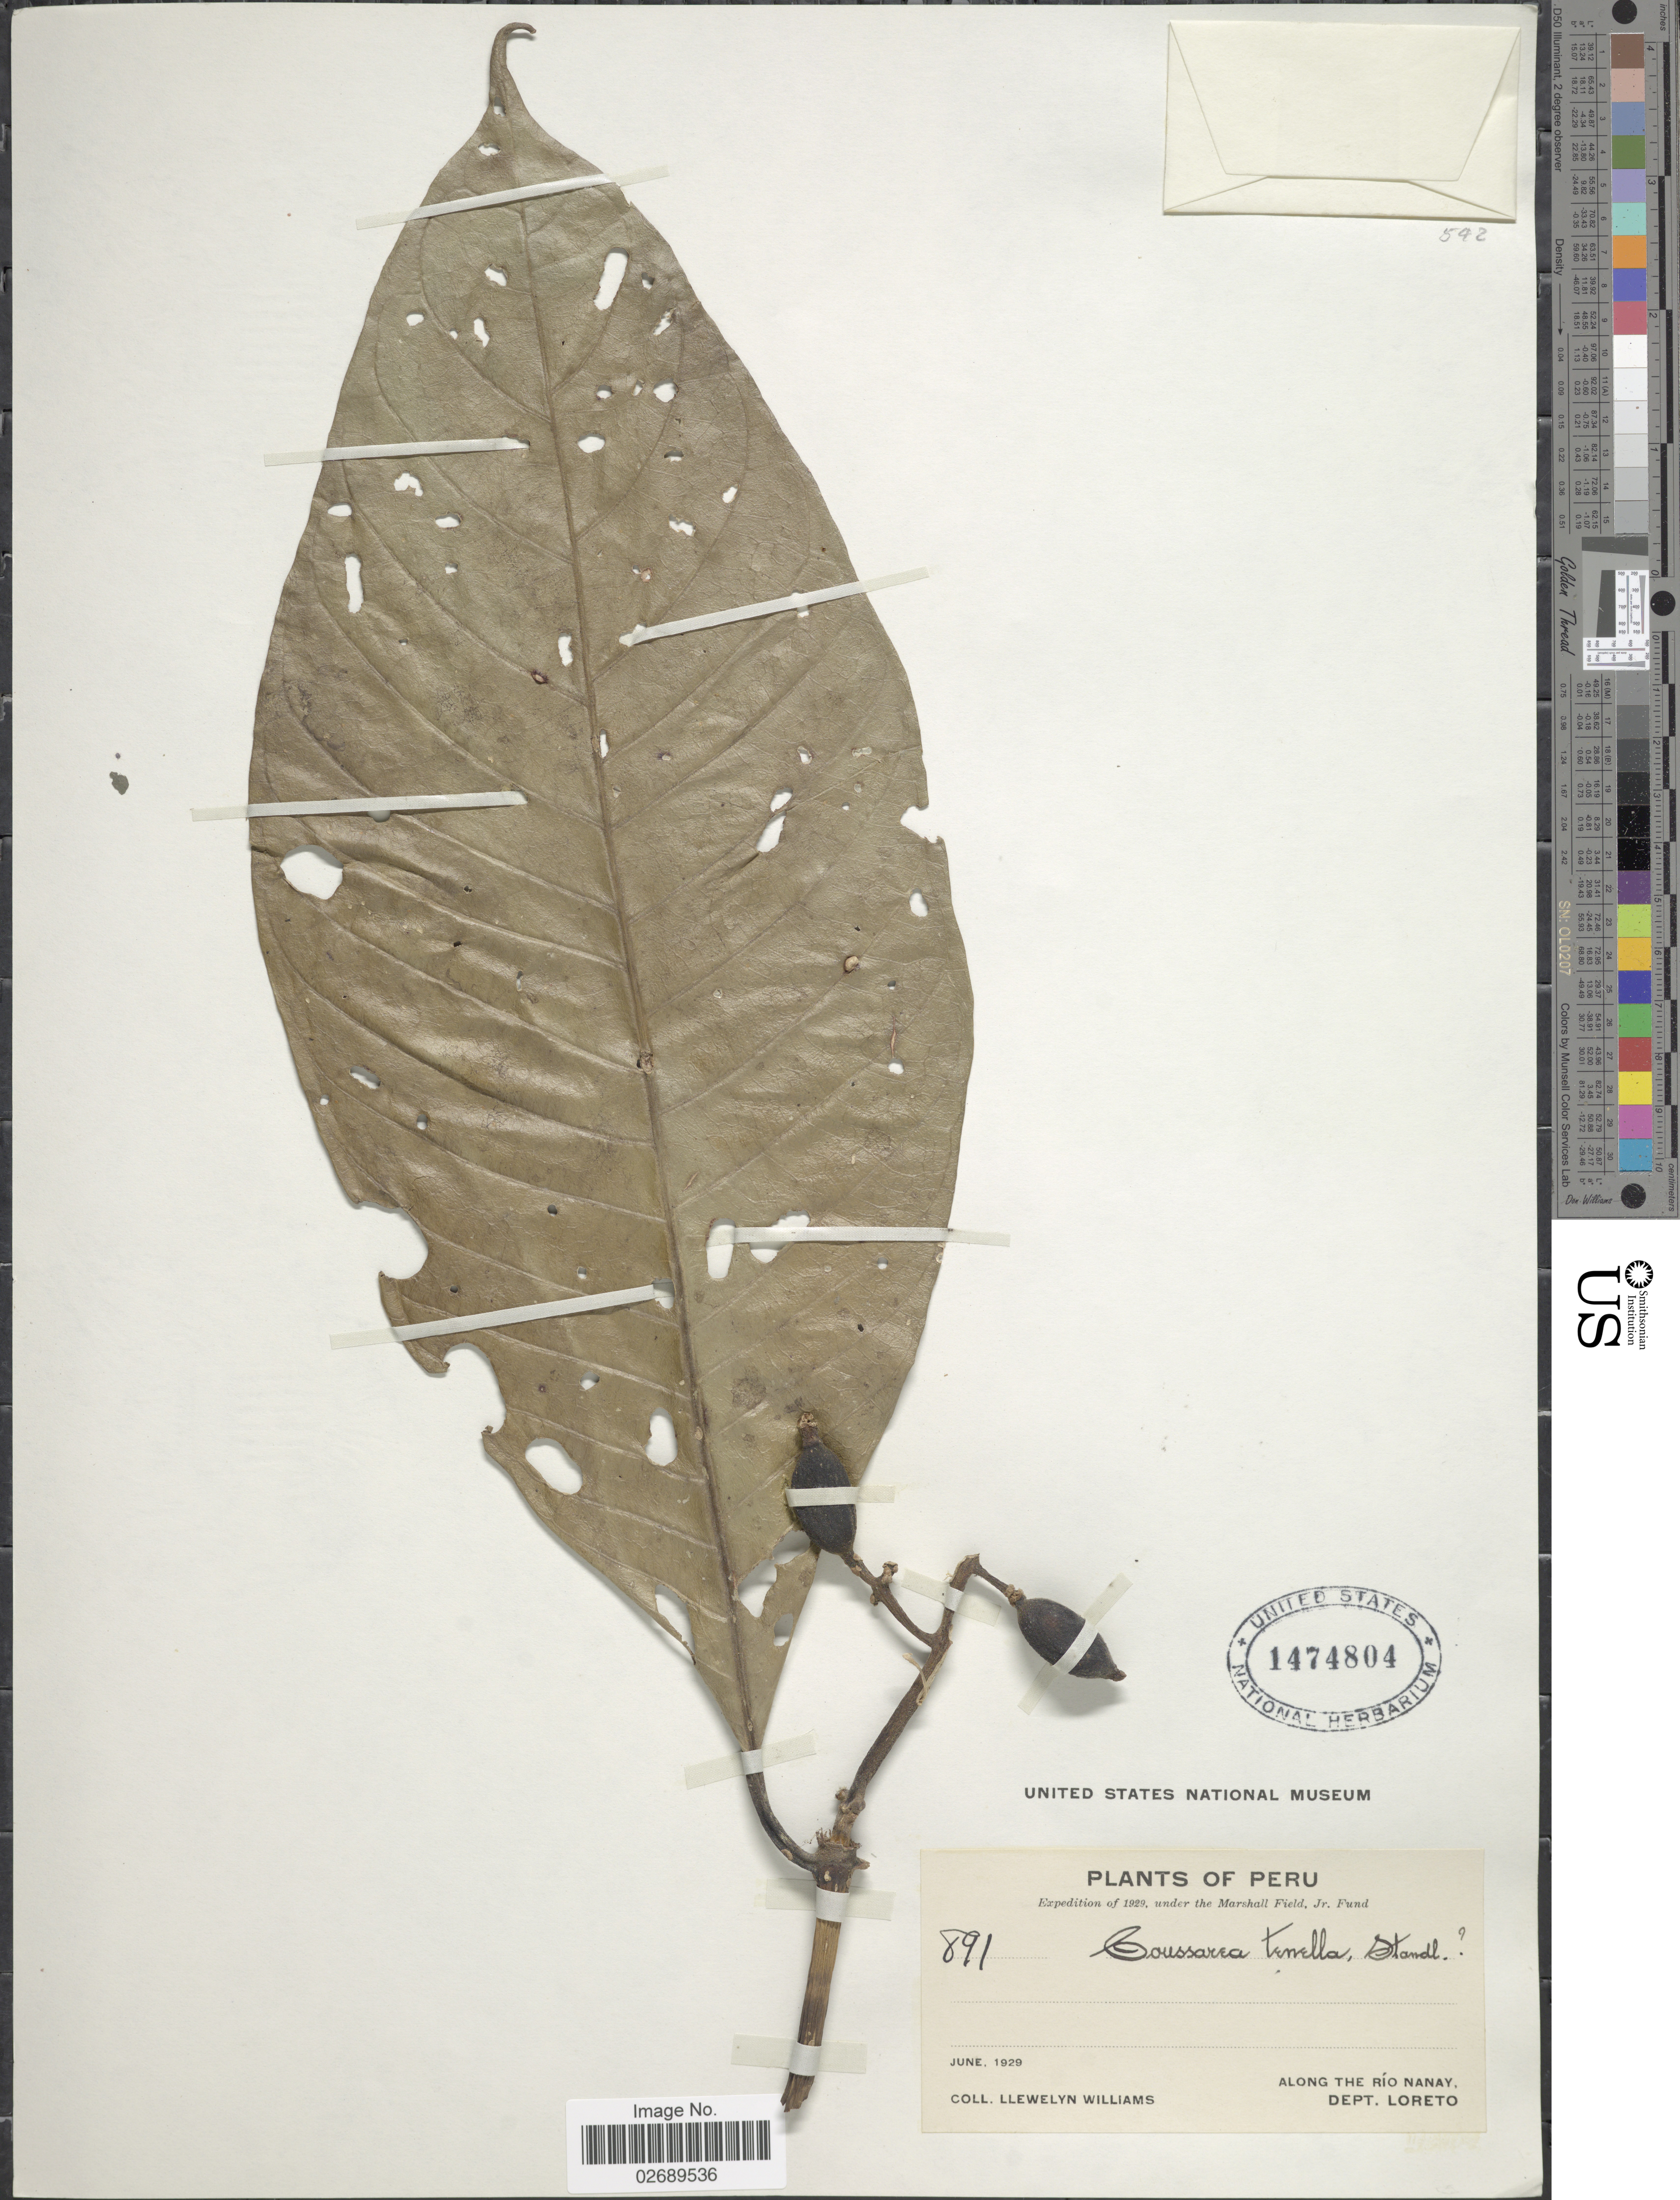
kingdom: Plantae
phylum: Tracheophyta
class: Magnoliopsida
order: Gentianales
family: Rubiaceae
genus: Coussarea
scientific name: Coussarea tenella Standl. ex Ll. Williams nomen nudum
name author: Standl. ex Ll. Williams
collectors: Ll. Williams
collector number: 891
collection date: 1929-06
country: Peru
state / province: Loreto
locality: Along the Río Nanay. Dept. Loreto.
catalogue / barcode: US 1474804